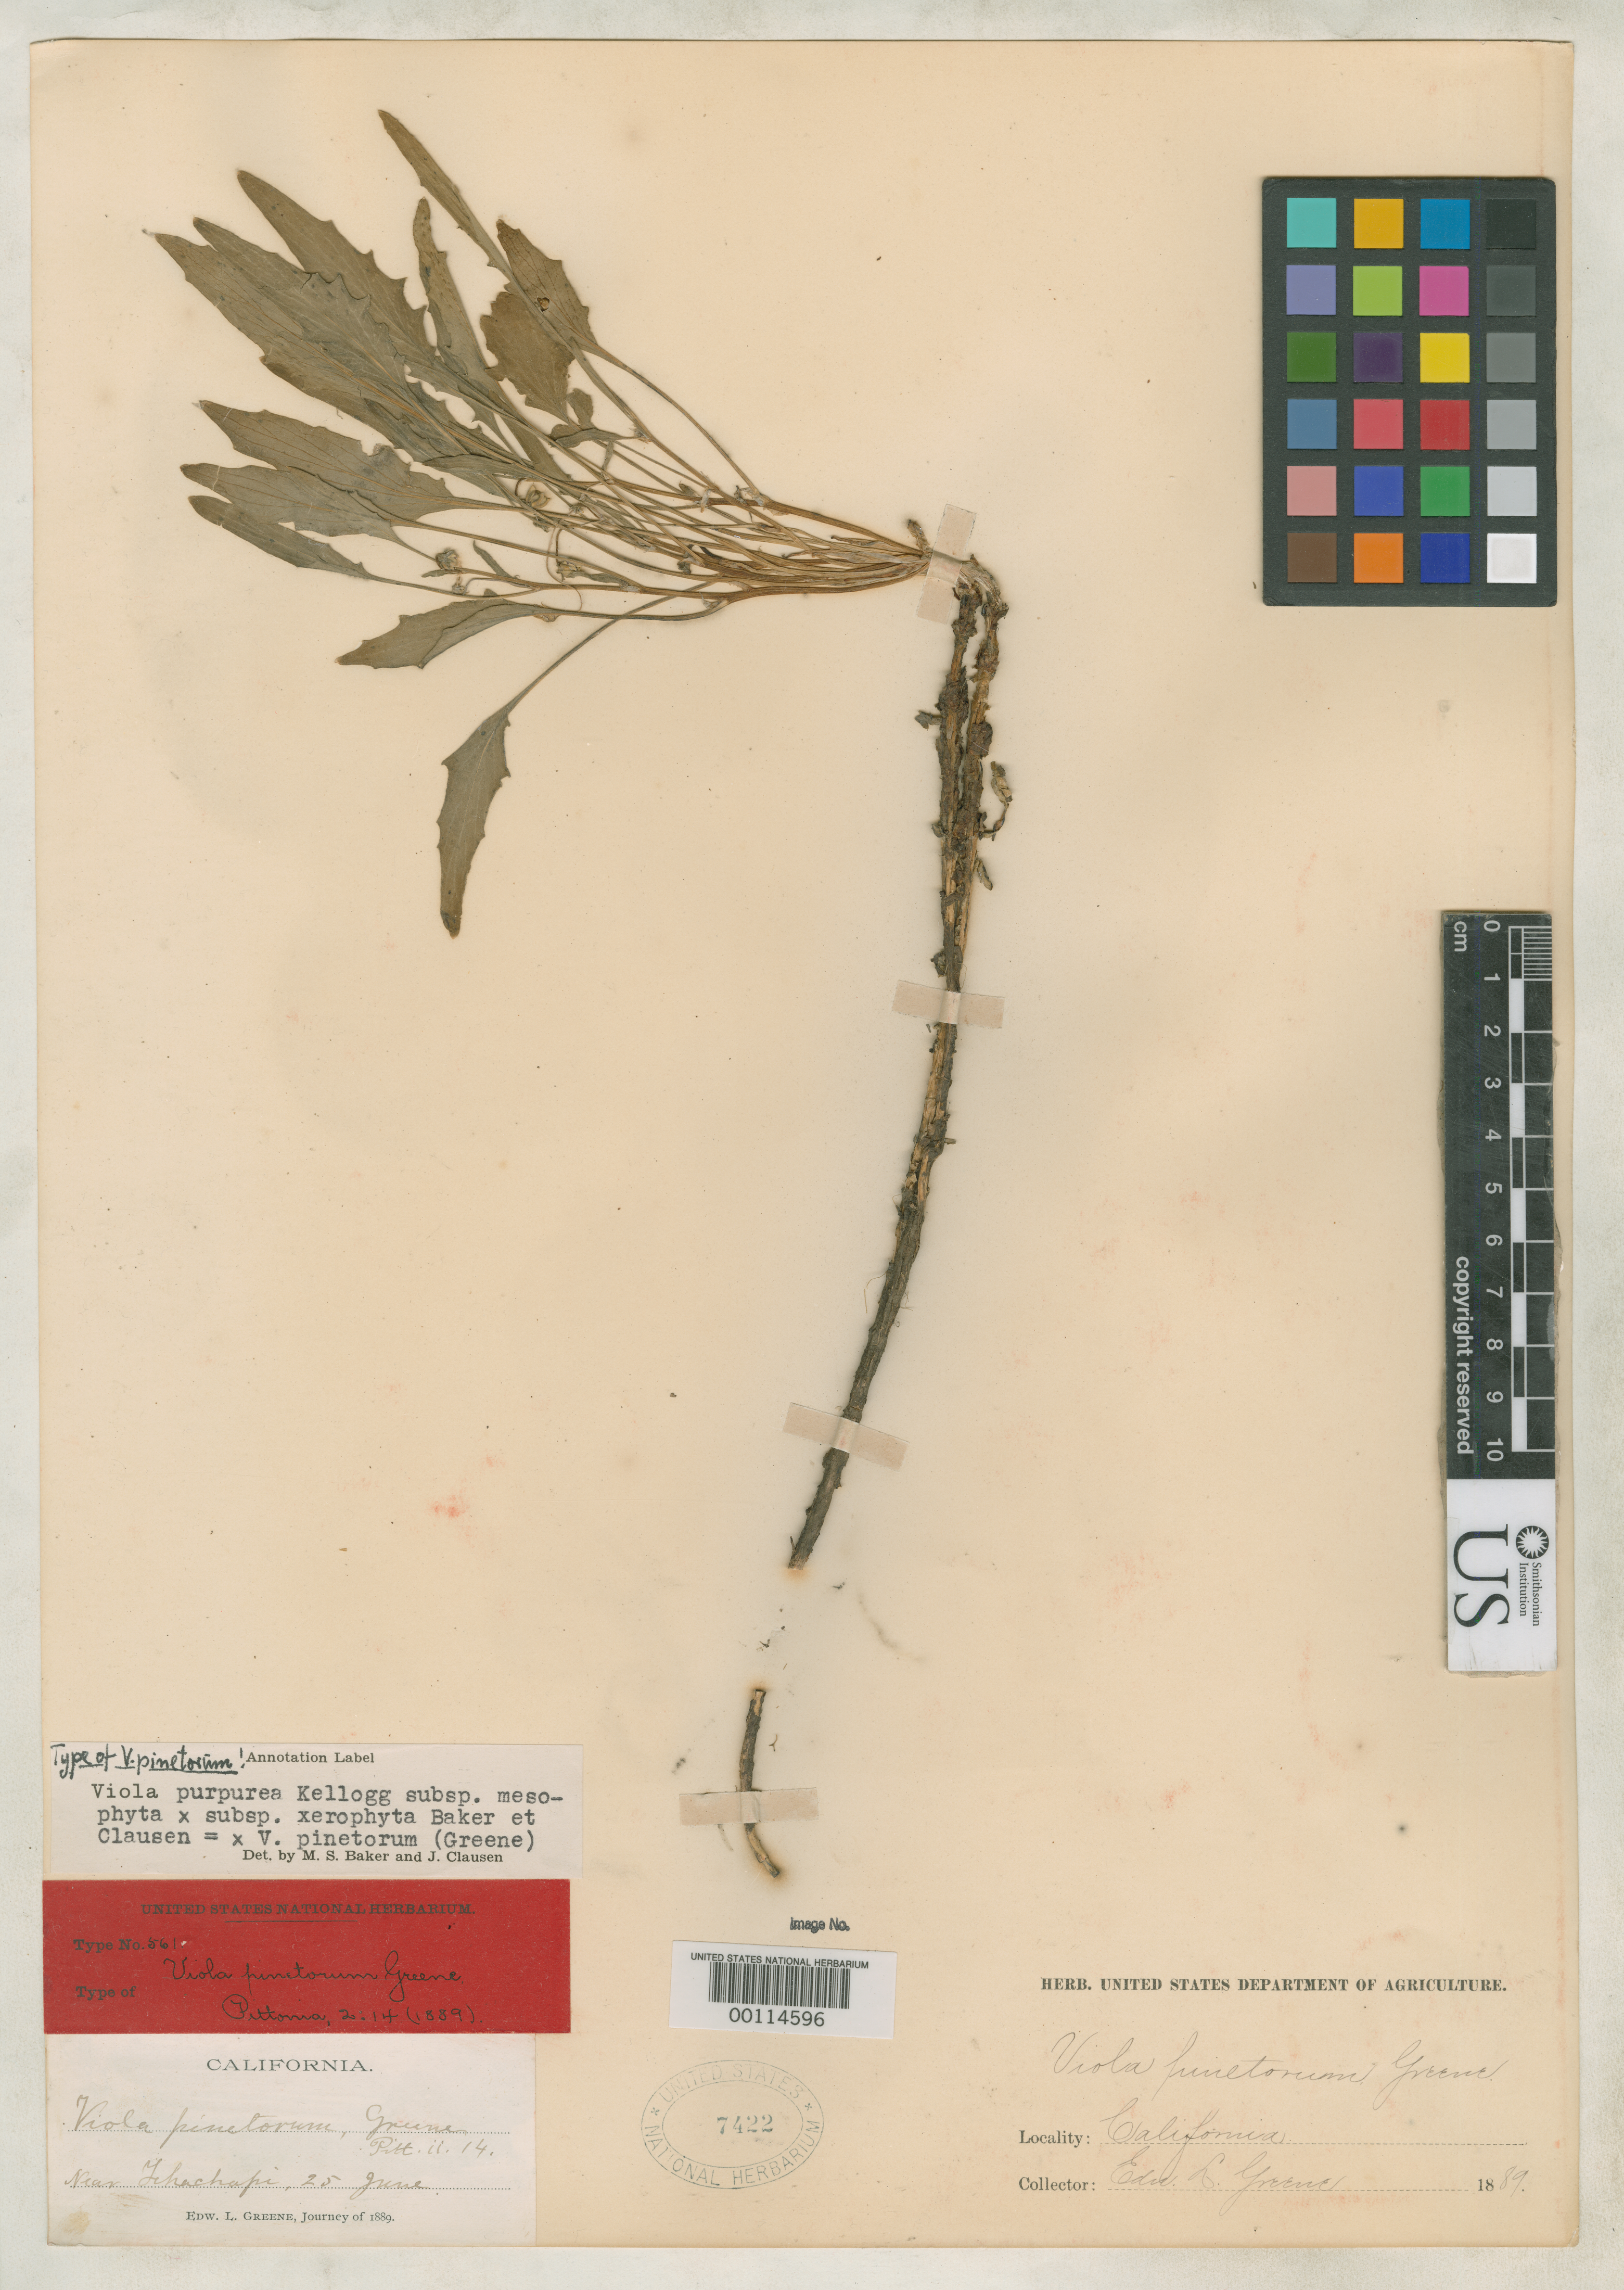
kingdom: Plantae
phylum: Tracheophyta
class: Magnoliopsida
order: Malpighiales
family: Violaceae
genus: Viola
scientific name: Viola pinetorum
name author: Greene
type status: Isotype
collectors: E. L. Greene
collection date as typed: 25 Jun 1889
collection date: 1889-06-25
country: United States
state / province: California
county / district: Kern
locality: Tehachapi.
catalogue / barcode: US 7422